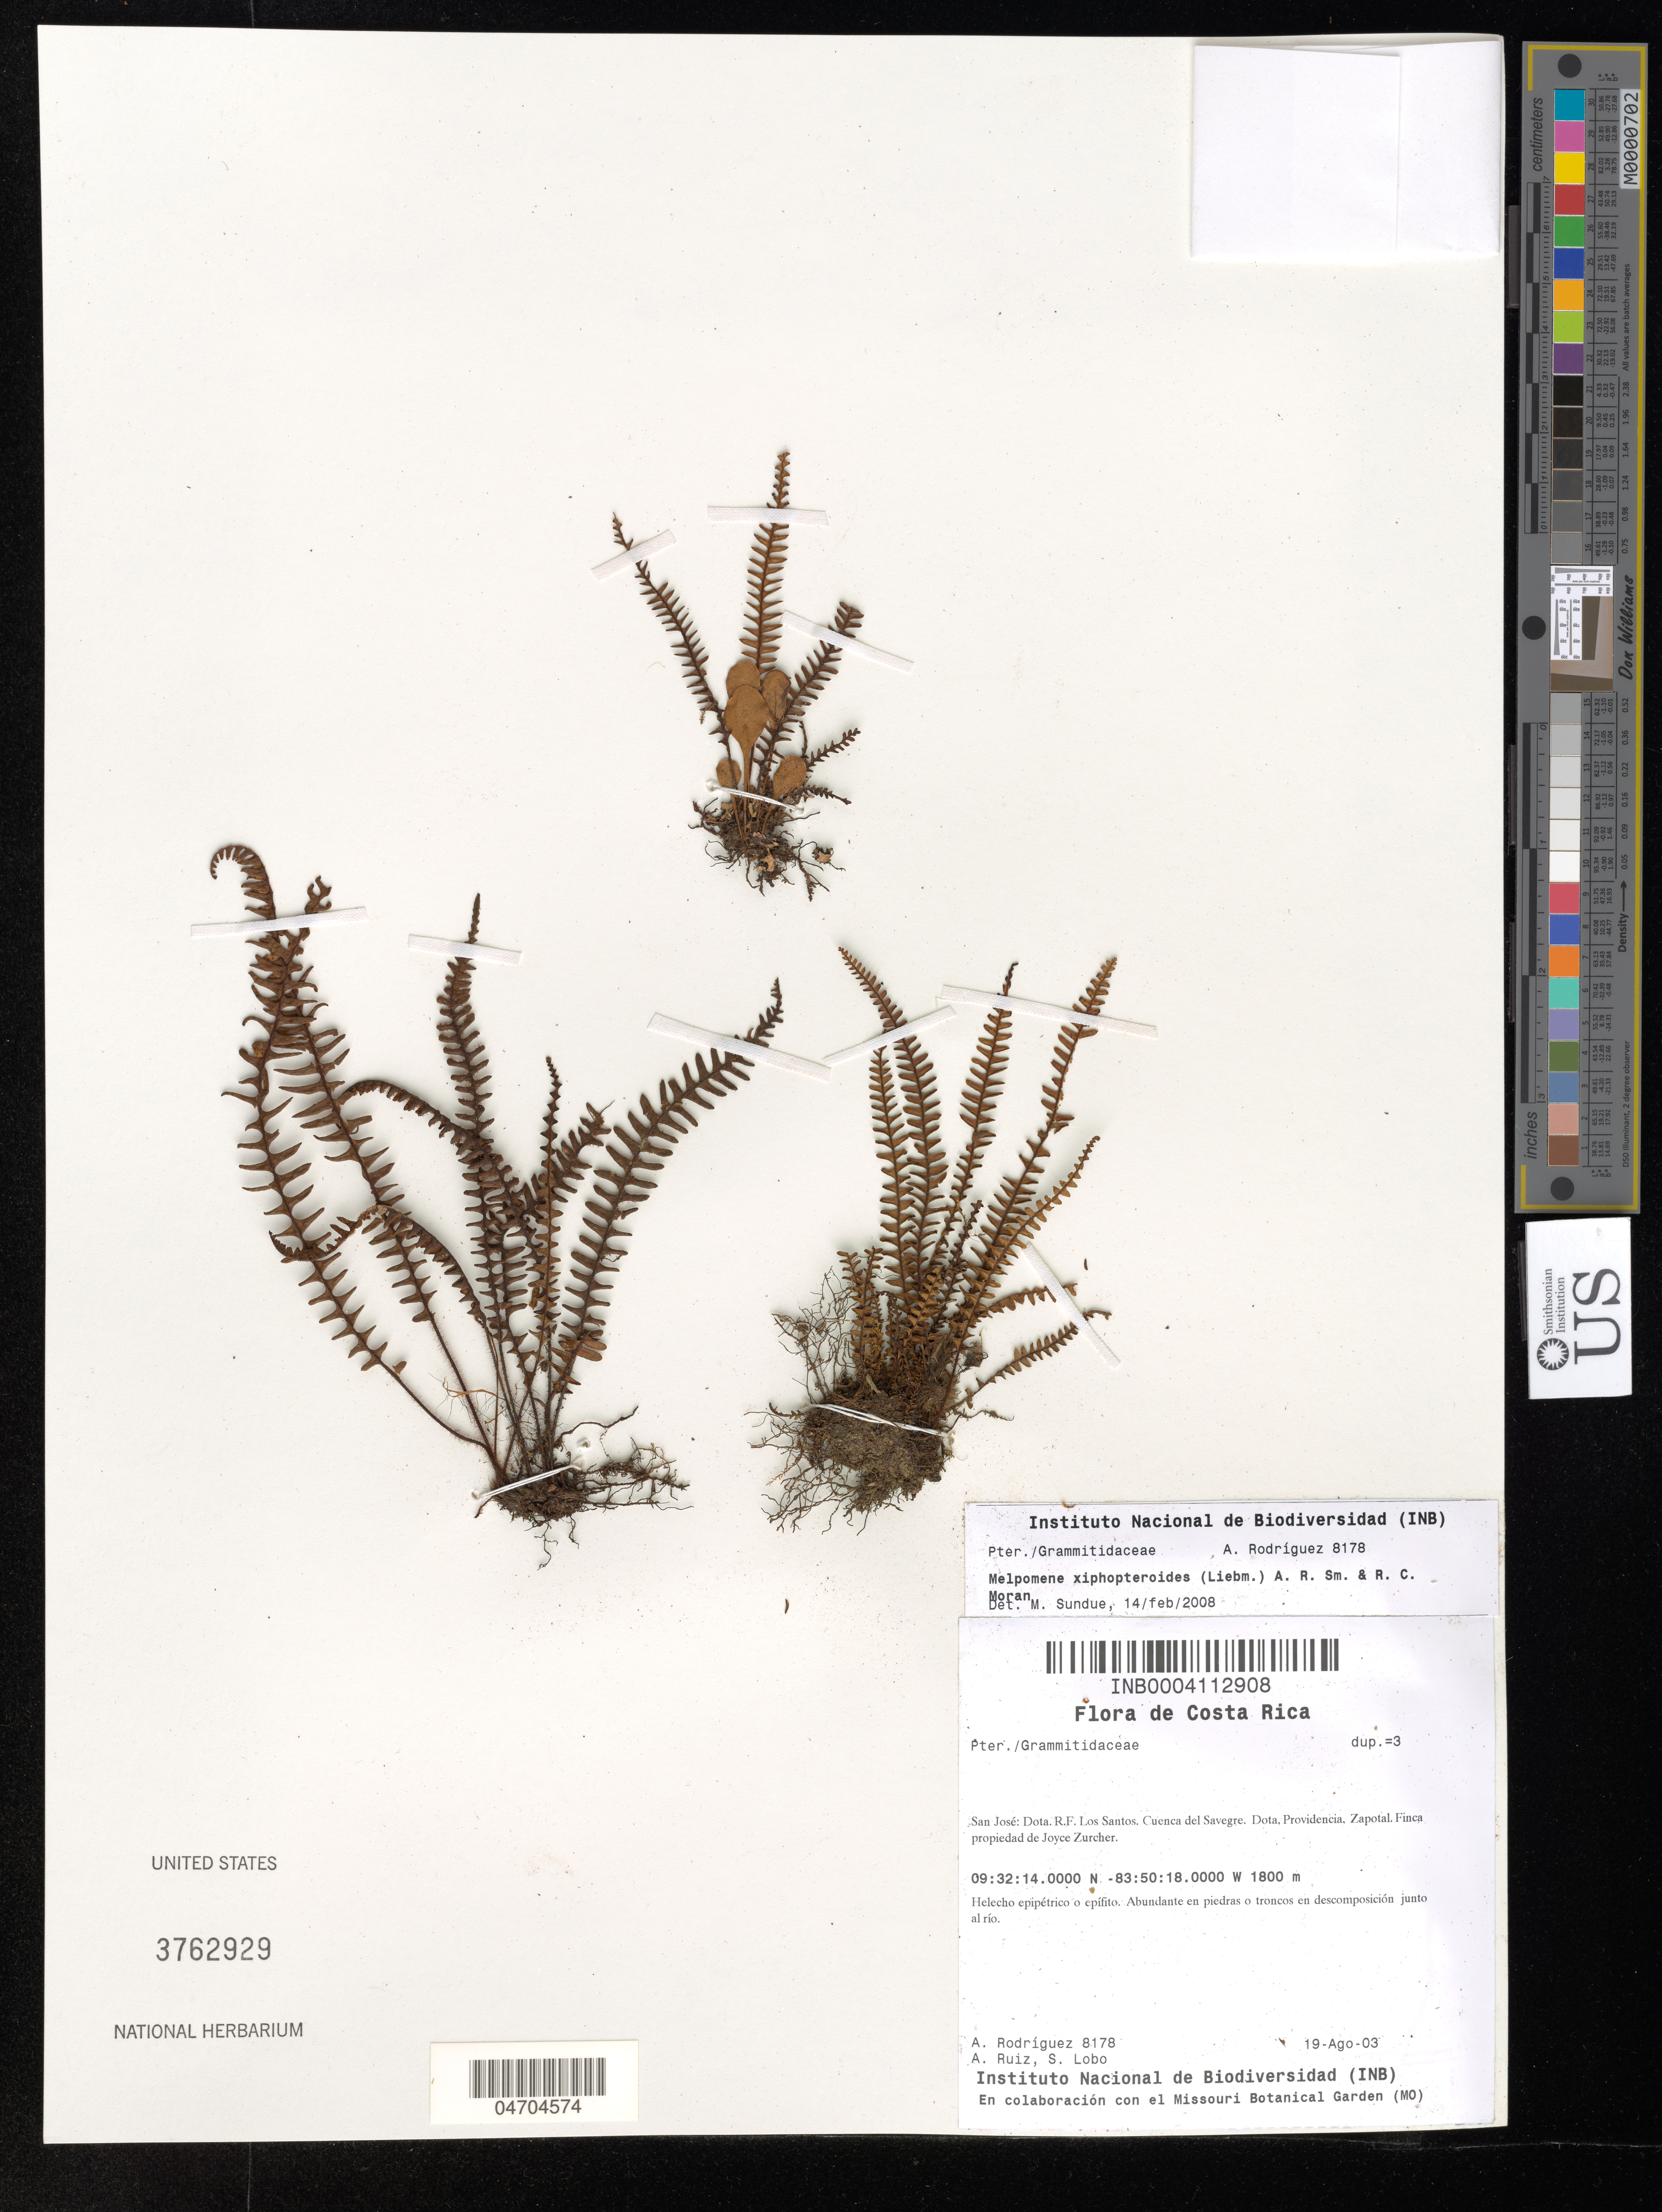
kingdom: Plantae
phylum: Tracheophyta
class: Polypodiopsida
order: Polypodiales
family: Polypodiaceae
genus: Melpomene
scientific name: Melpomene xiphopteroides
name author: (Liebm.) A.R. Sm. & R.C. Moran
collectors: A. Rodríguez, A. Ruiz & S. Lobo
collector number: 8178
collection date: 2003-08-19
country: Costa Rica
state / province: San José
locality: Dota. R.F. Los Santos. Cuenca del Savegre. Dota. Providencia. Zapotal. Finca propiedad de Joyce Zurcher.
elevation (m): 1800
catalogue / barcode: US 3762929